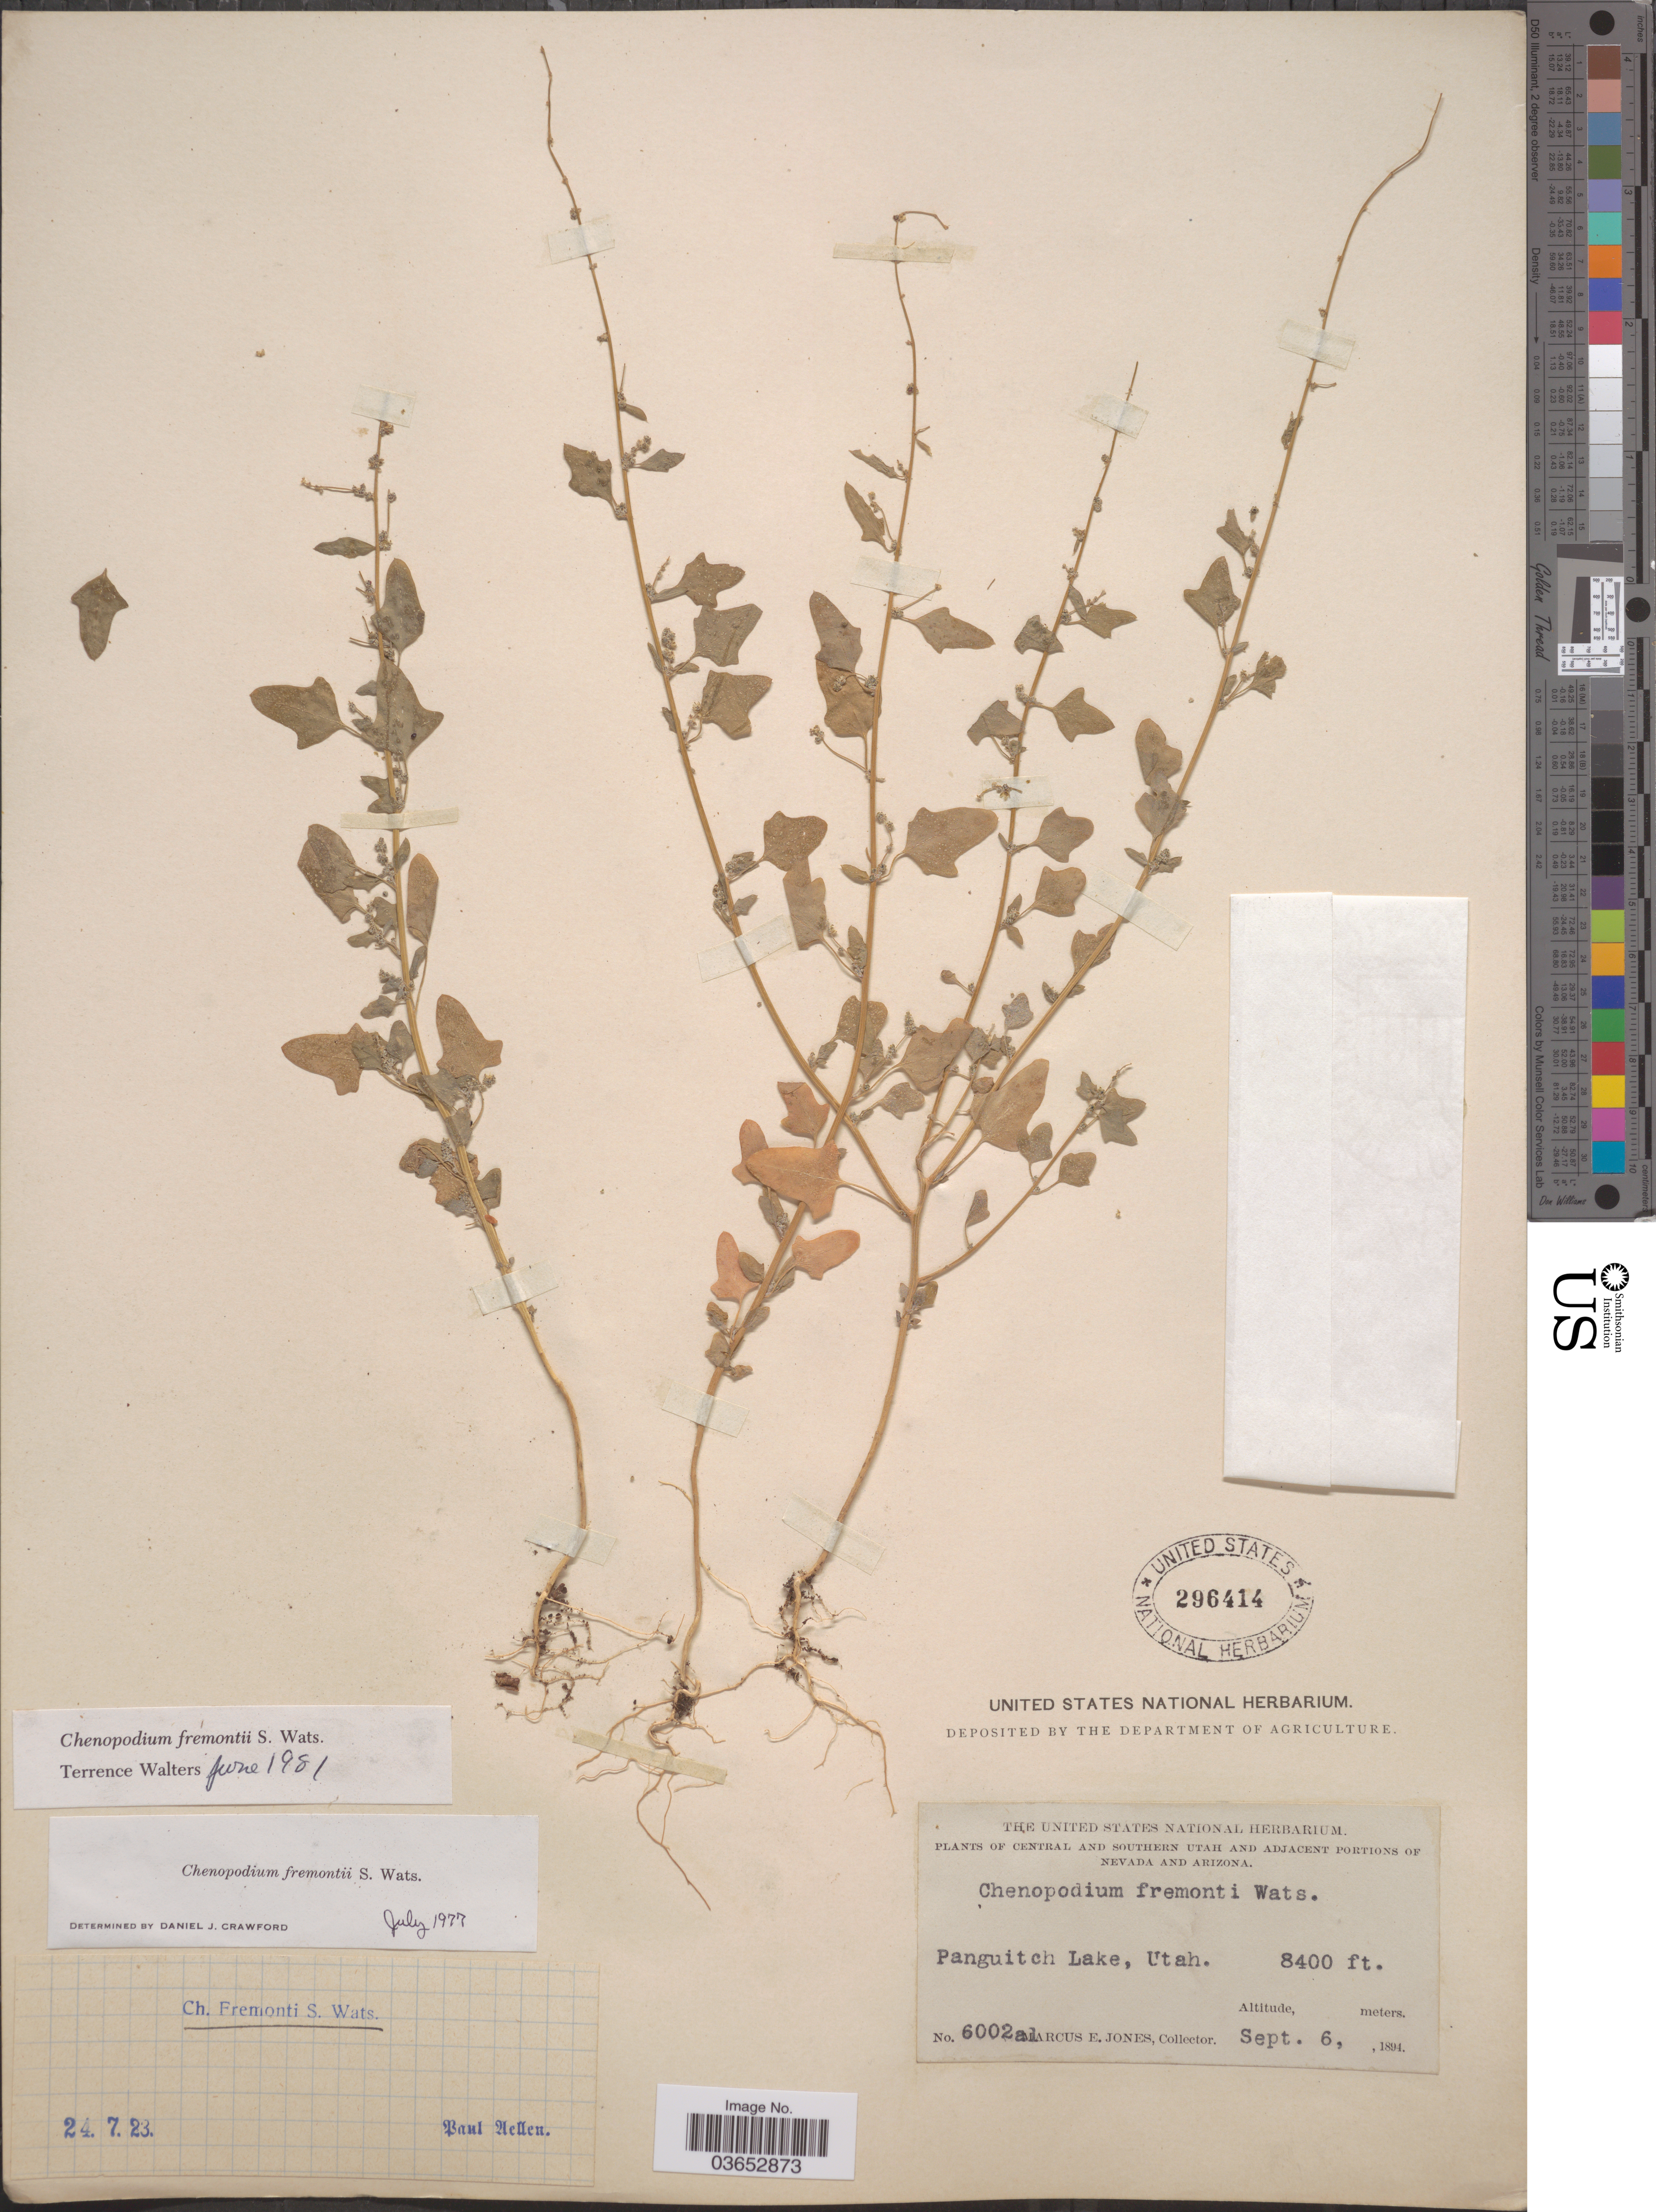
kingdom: Plantae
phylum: Tracheophyta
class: Magnoliopsida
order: Caryophyllales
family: Amaranthaceae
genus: Chenopodium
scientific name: Chenopodium fremontii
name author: S. Watson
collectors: M. E. Jones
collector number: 6002al*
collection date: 1894-07-06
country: United States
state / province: Utah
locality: Central and Southern Utah. Panguitch.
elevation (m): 2560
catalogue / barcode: US 296414